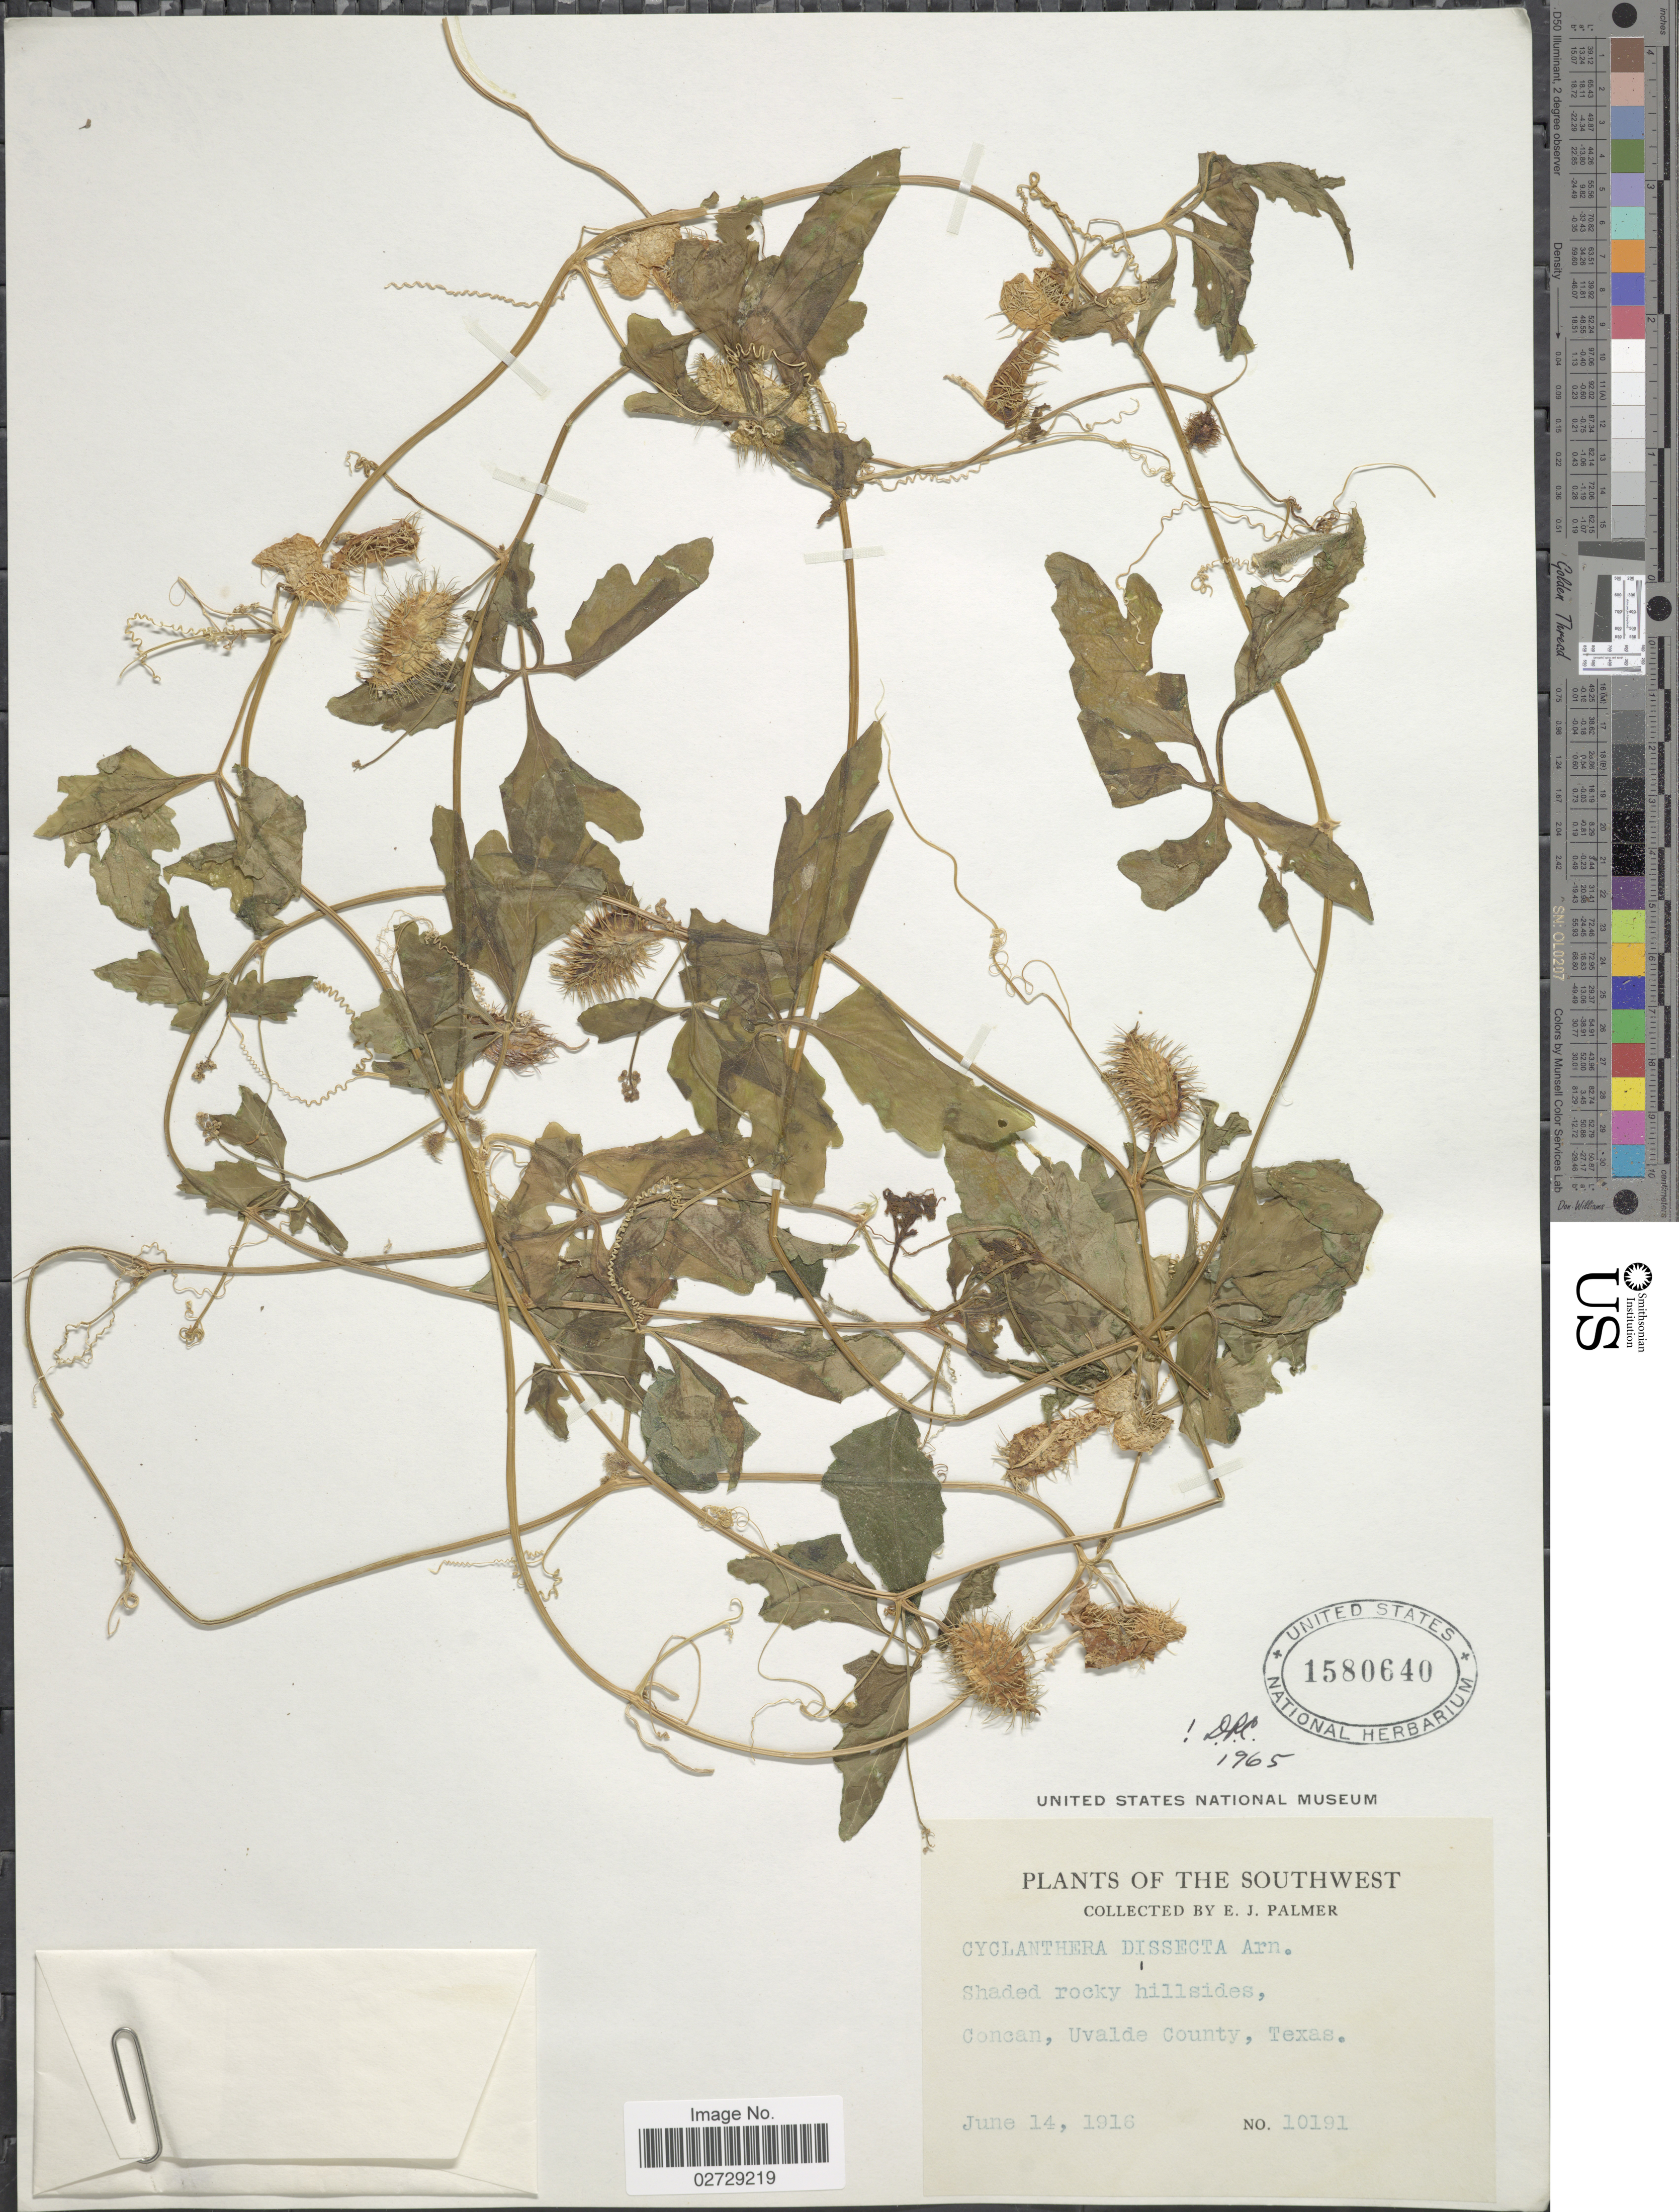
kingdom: Plantae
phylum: Tracheophyta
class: Magnoliopsida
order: Cucurbitales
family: Cucurbitaceae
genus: Cyclanthera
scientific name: Cyclanthera dissecta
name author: (Torr. & A. Gray) Arn.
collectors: E. J. Palmer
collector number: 10191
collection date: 1916-06-14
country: United States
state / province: Texas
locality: The southwest. Concan, Uvalde County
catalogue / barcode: US 1580640